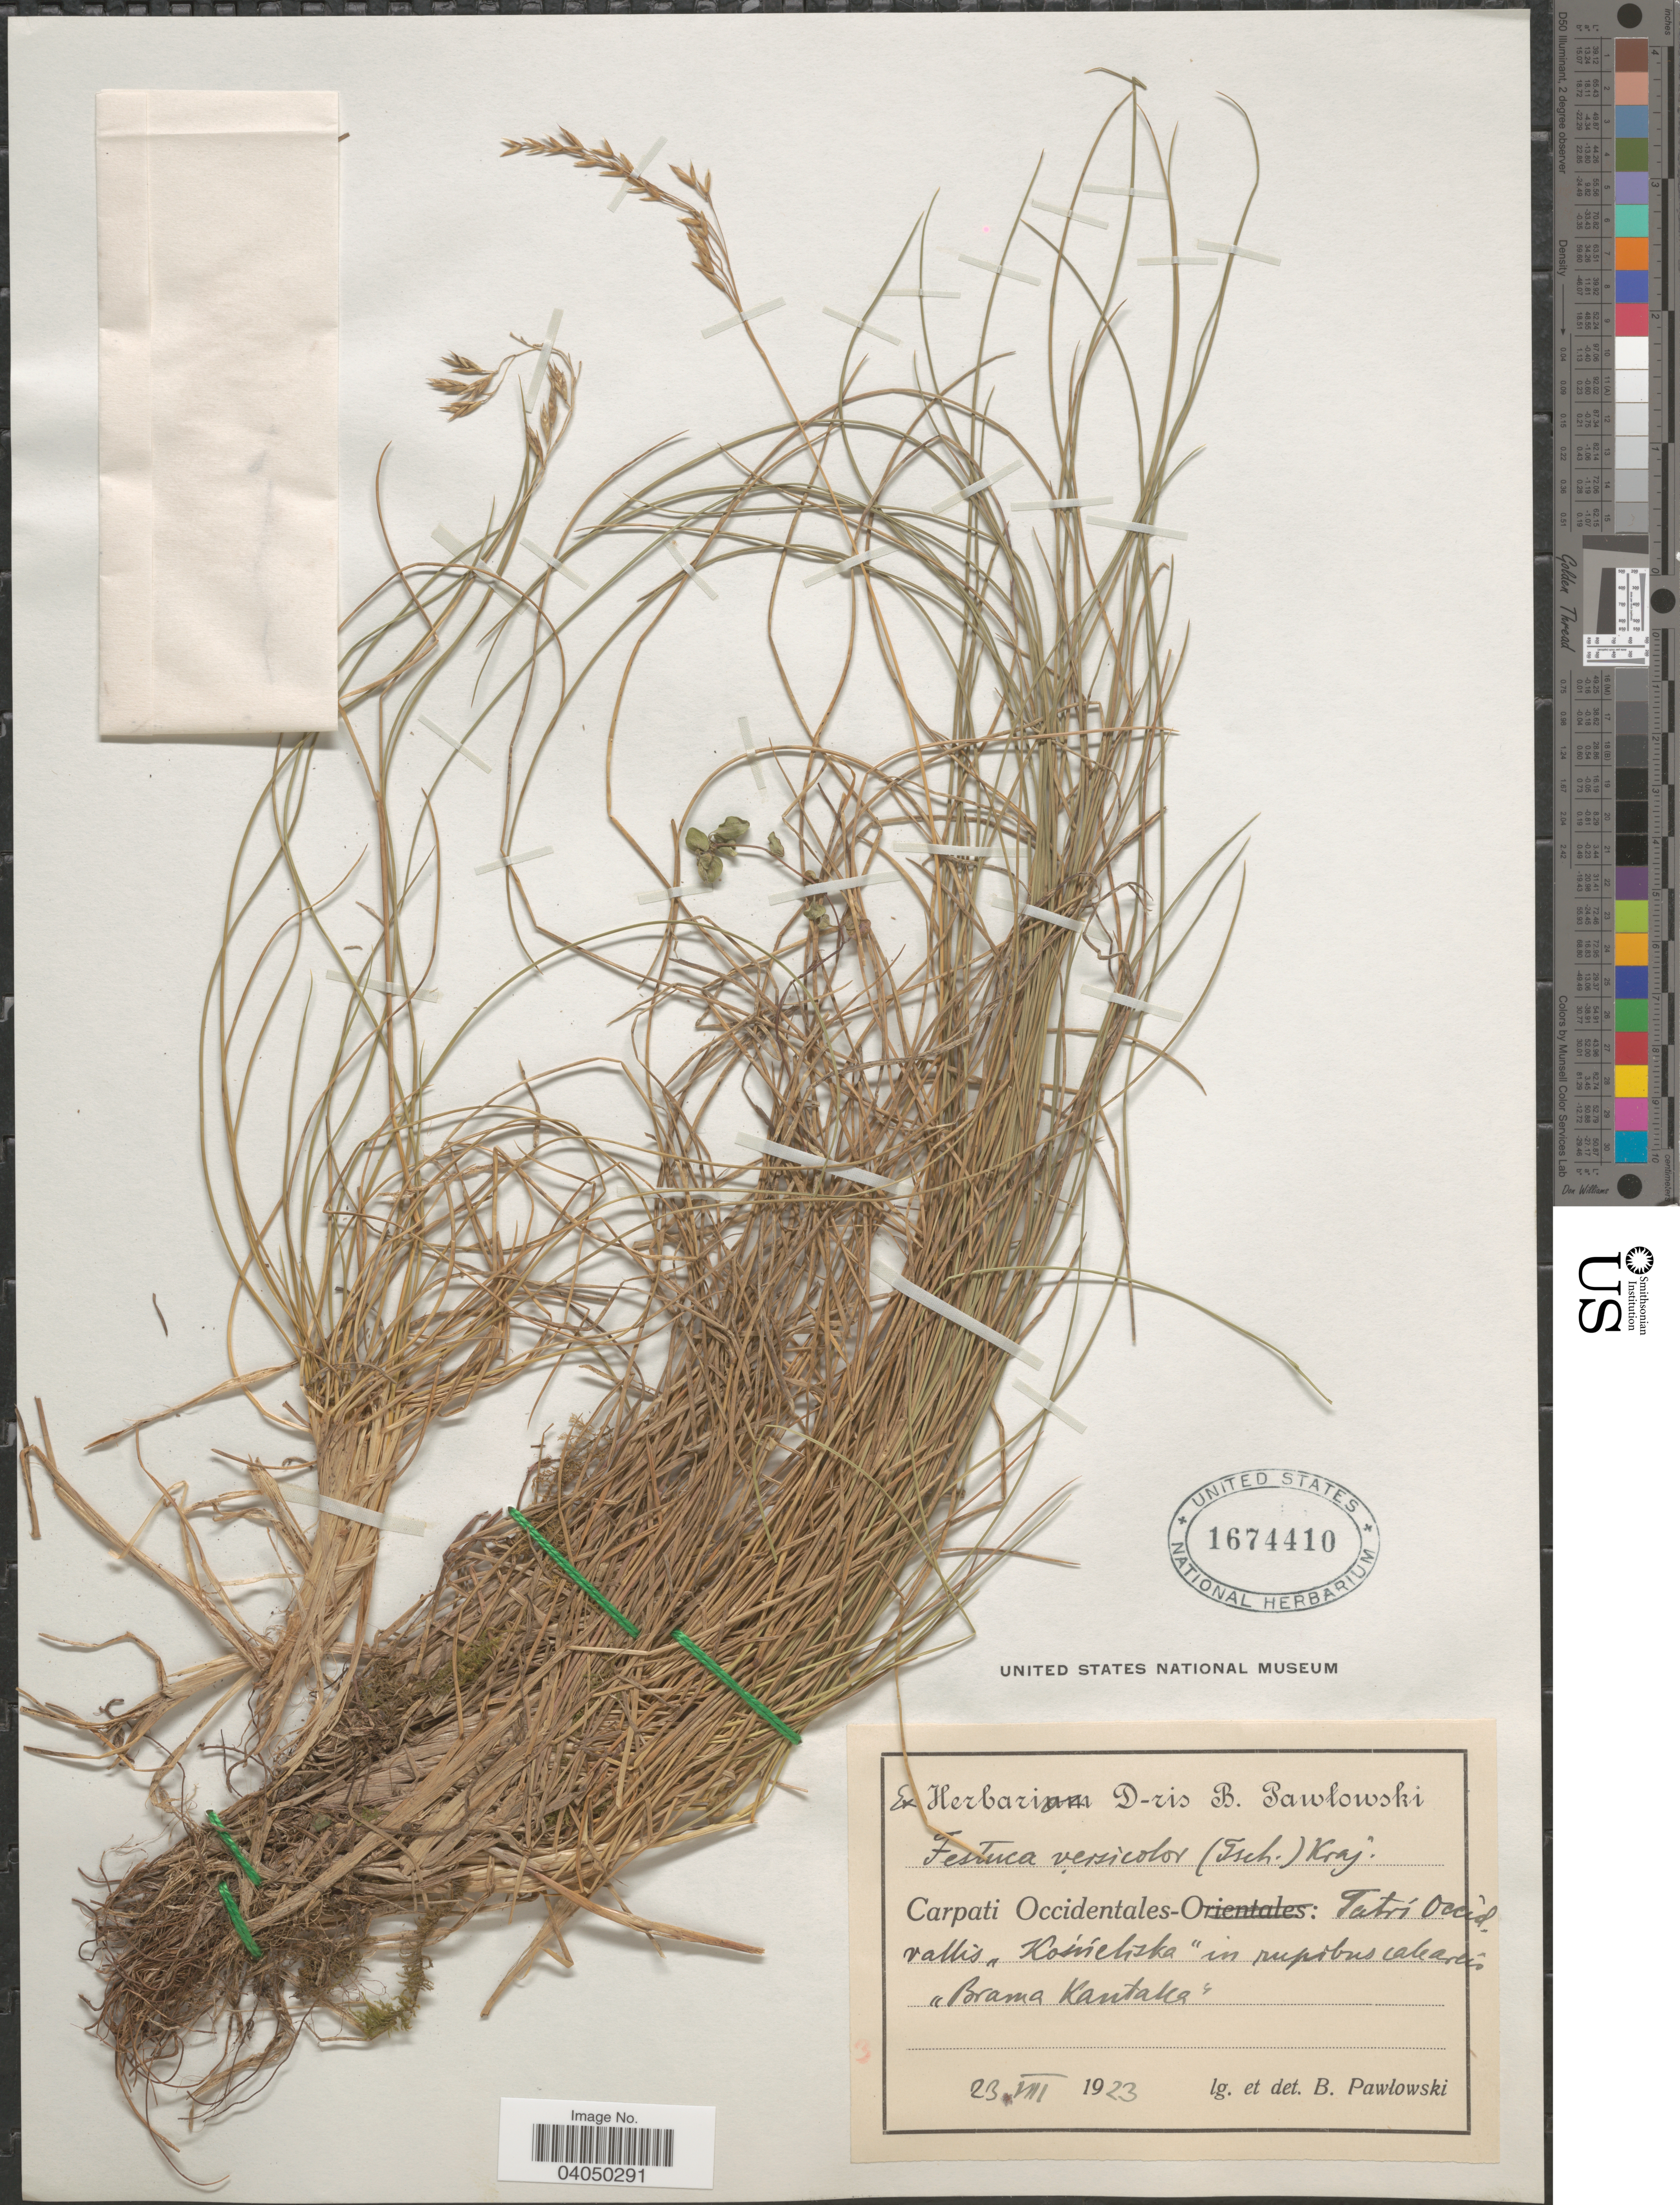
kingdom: Plantae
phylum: Tracheophyta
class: Liliopsida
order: Poales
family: Poaceae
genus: Festuca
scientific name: Festuca versicolor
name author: Tausch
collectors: B. Pawlowski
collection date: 1923-08-23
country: Poland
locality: Carpati Occidentalis: Tatrí Occid. vallis "Kosneliska" in rupibus calcareis "Brama Kantaka".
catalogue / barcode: US 1674410